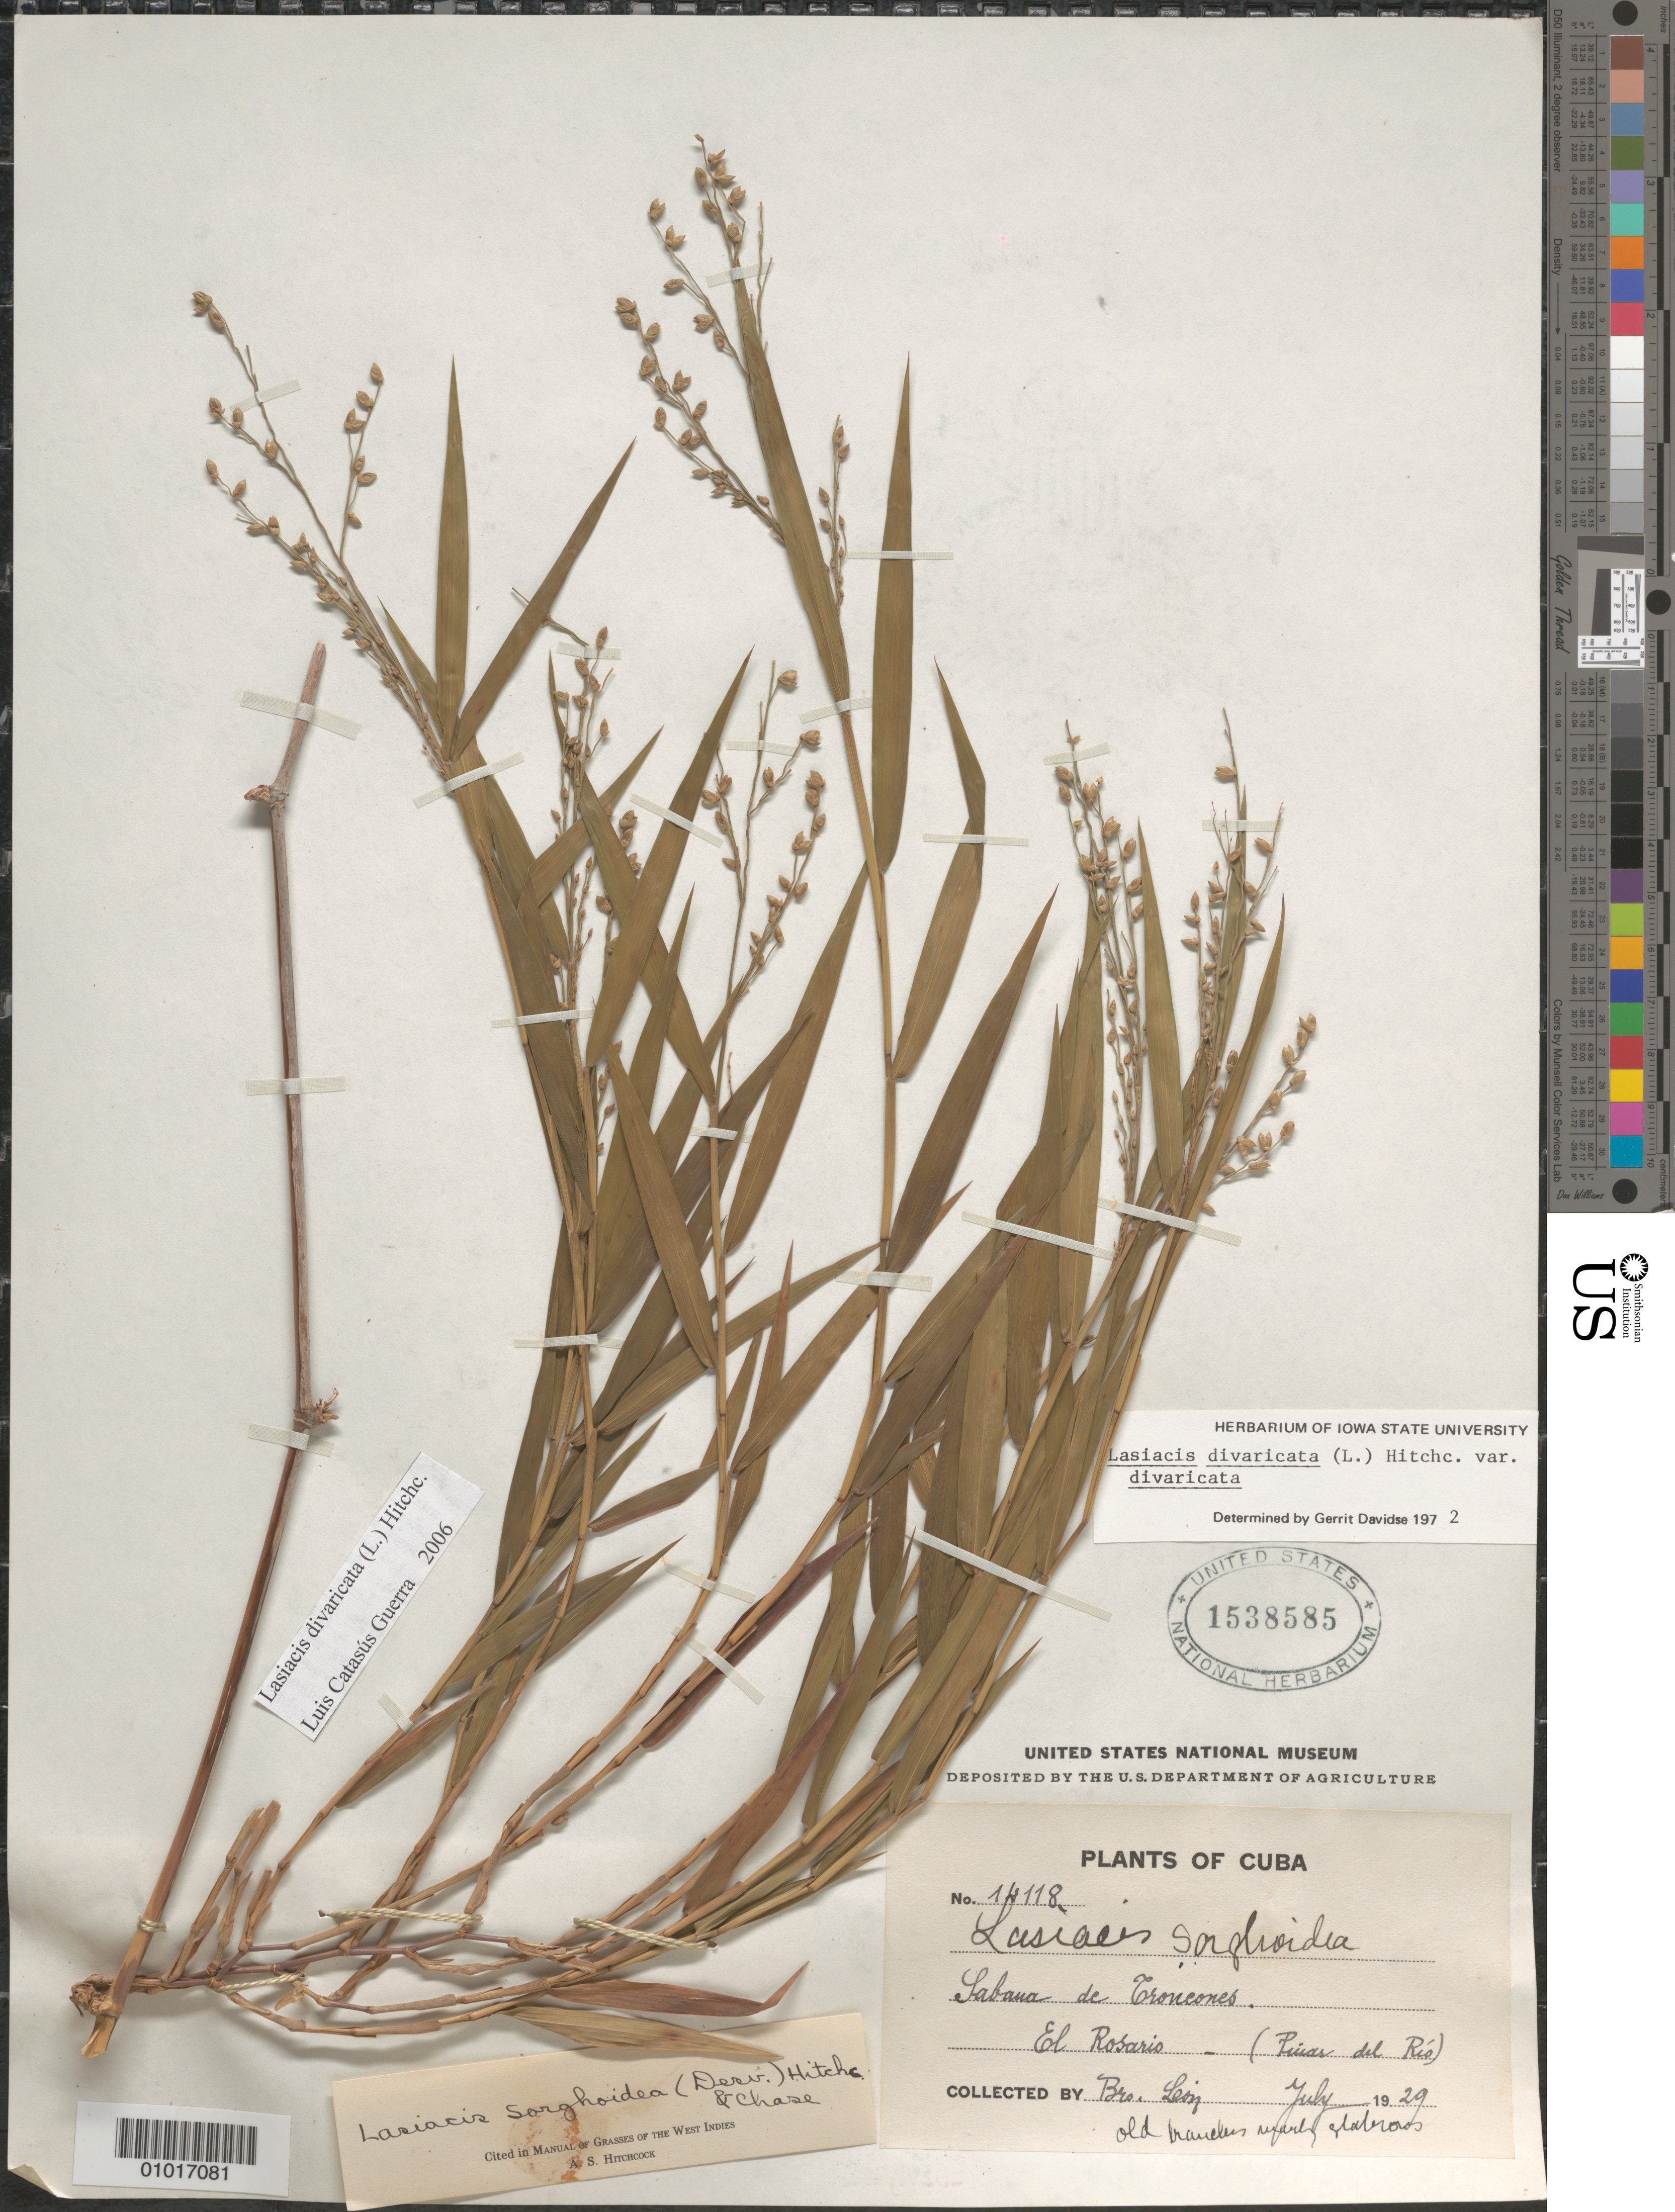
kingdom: Plantae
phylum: Tracheophyta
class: Liliopsida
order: Poales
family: Poaceae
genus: Lasiacis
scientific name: Lasiacis divaricata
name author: (L.) Hitchc.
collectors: Bro. León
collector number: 14118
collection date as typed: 01 Jul 1929 to 31 Jul 1929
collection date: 1929-07-01/1929-07-31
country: Cuba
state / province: Isla de la Juventud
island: Isla de la Juventud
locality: Sabana de Croneones, El Rosario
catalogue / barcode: US 1538585